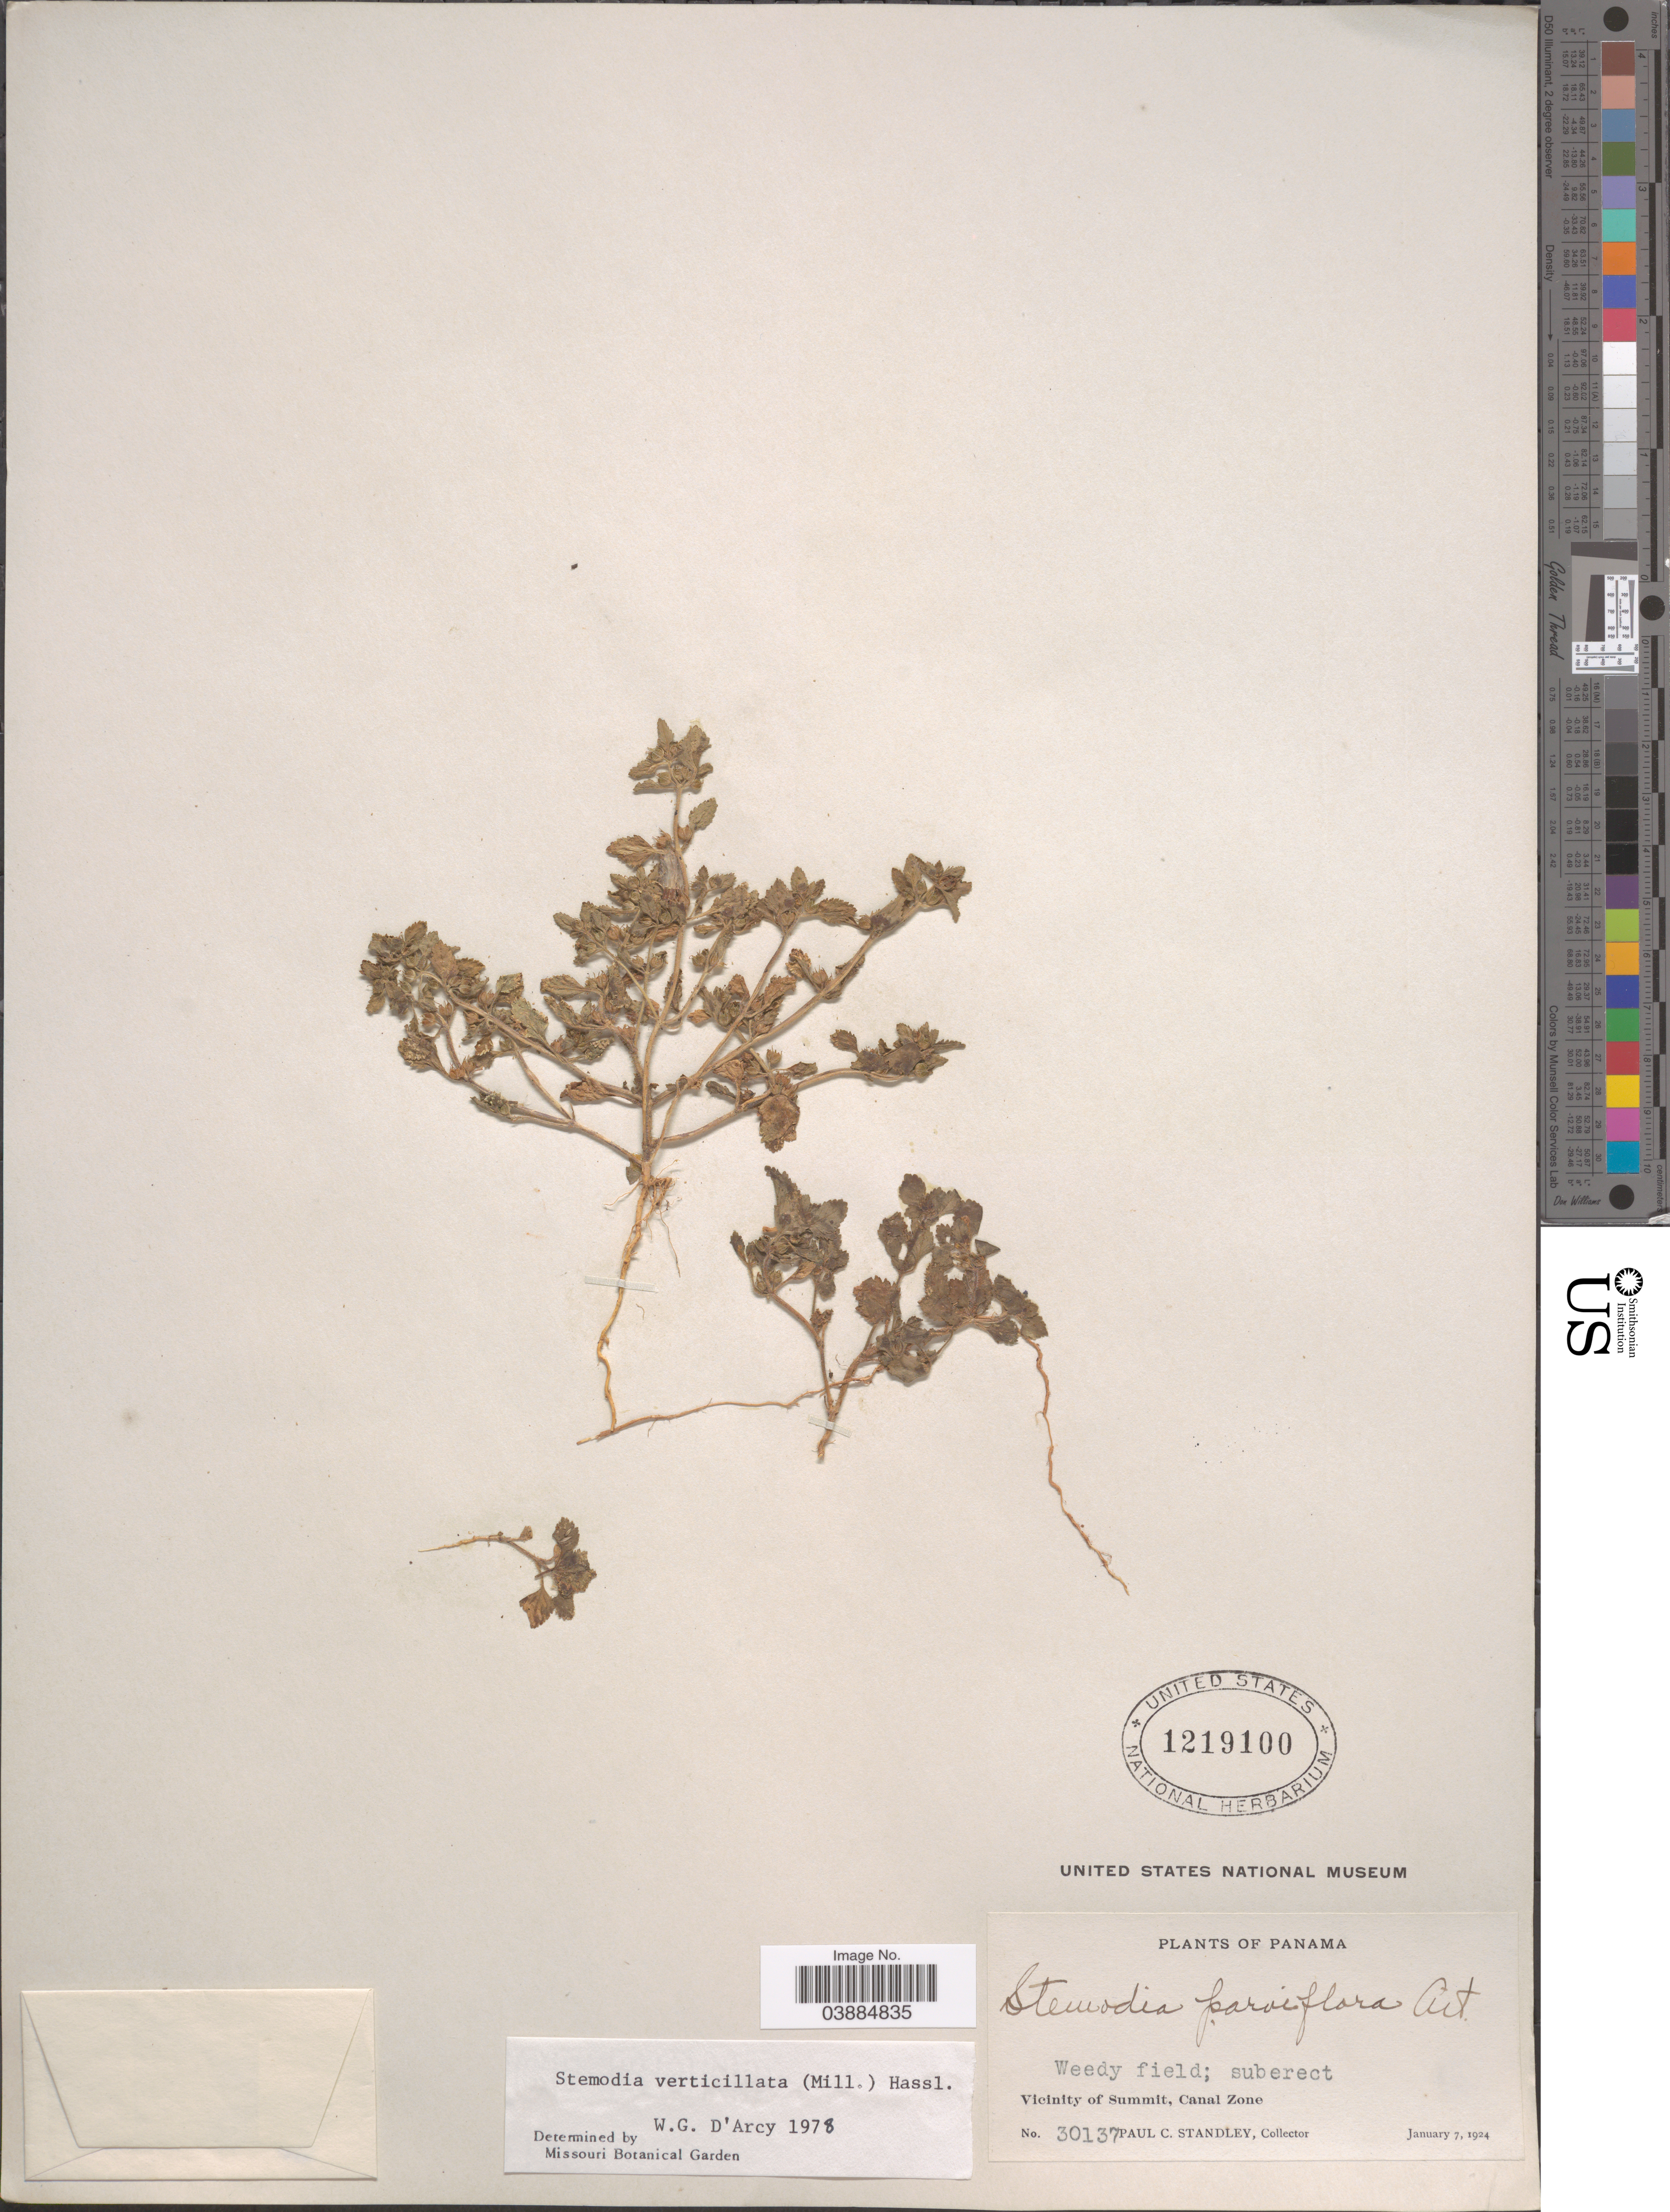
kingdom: Plantae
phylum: Tracheophyta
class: Magnoliopsida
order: Lamiales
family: Plantaginaceae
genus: Stemodia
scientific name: Stemodia verticillata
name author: (Mill.) Hassl.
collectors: P. C. Standley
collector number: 30137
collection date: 1924-01-07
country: Panama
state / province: Colón / Panamá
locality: Vicinity of Summit, Canal Zone.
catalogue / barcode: US 1219100